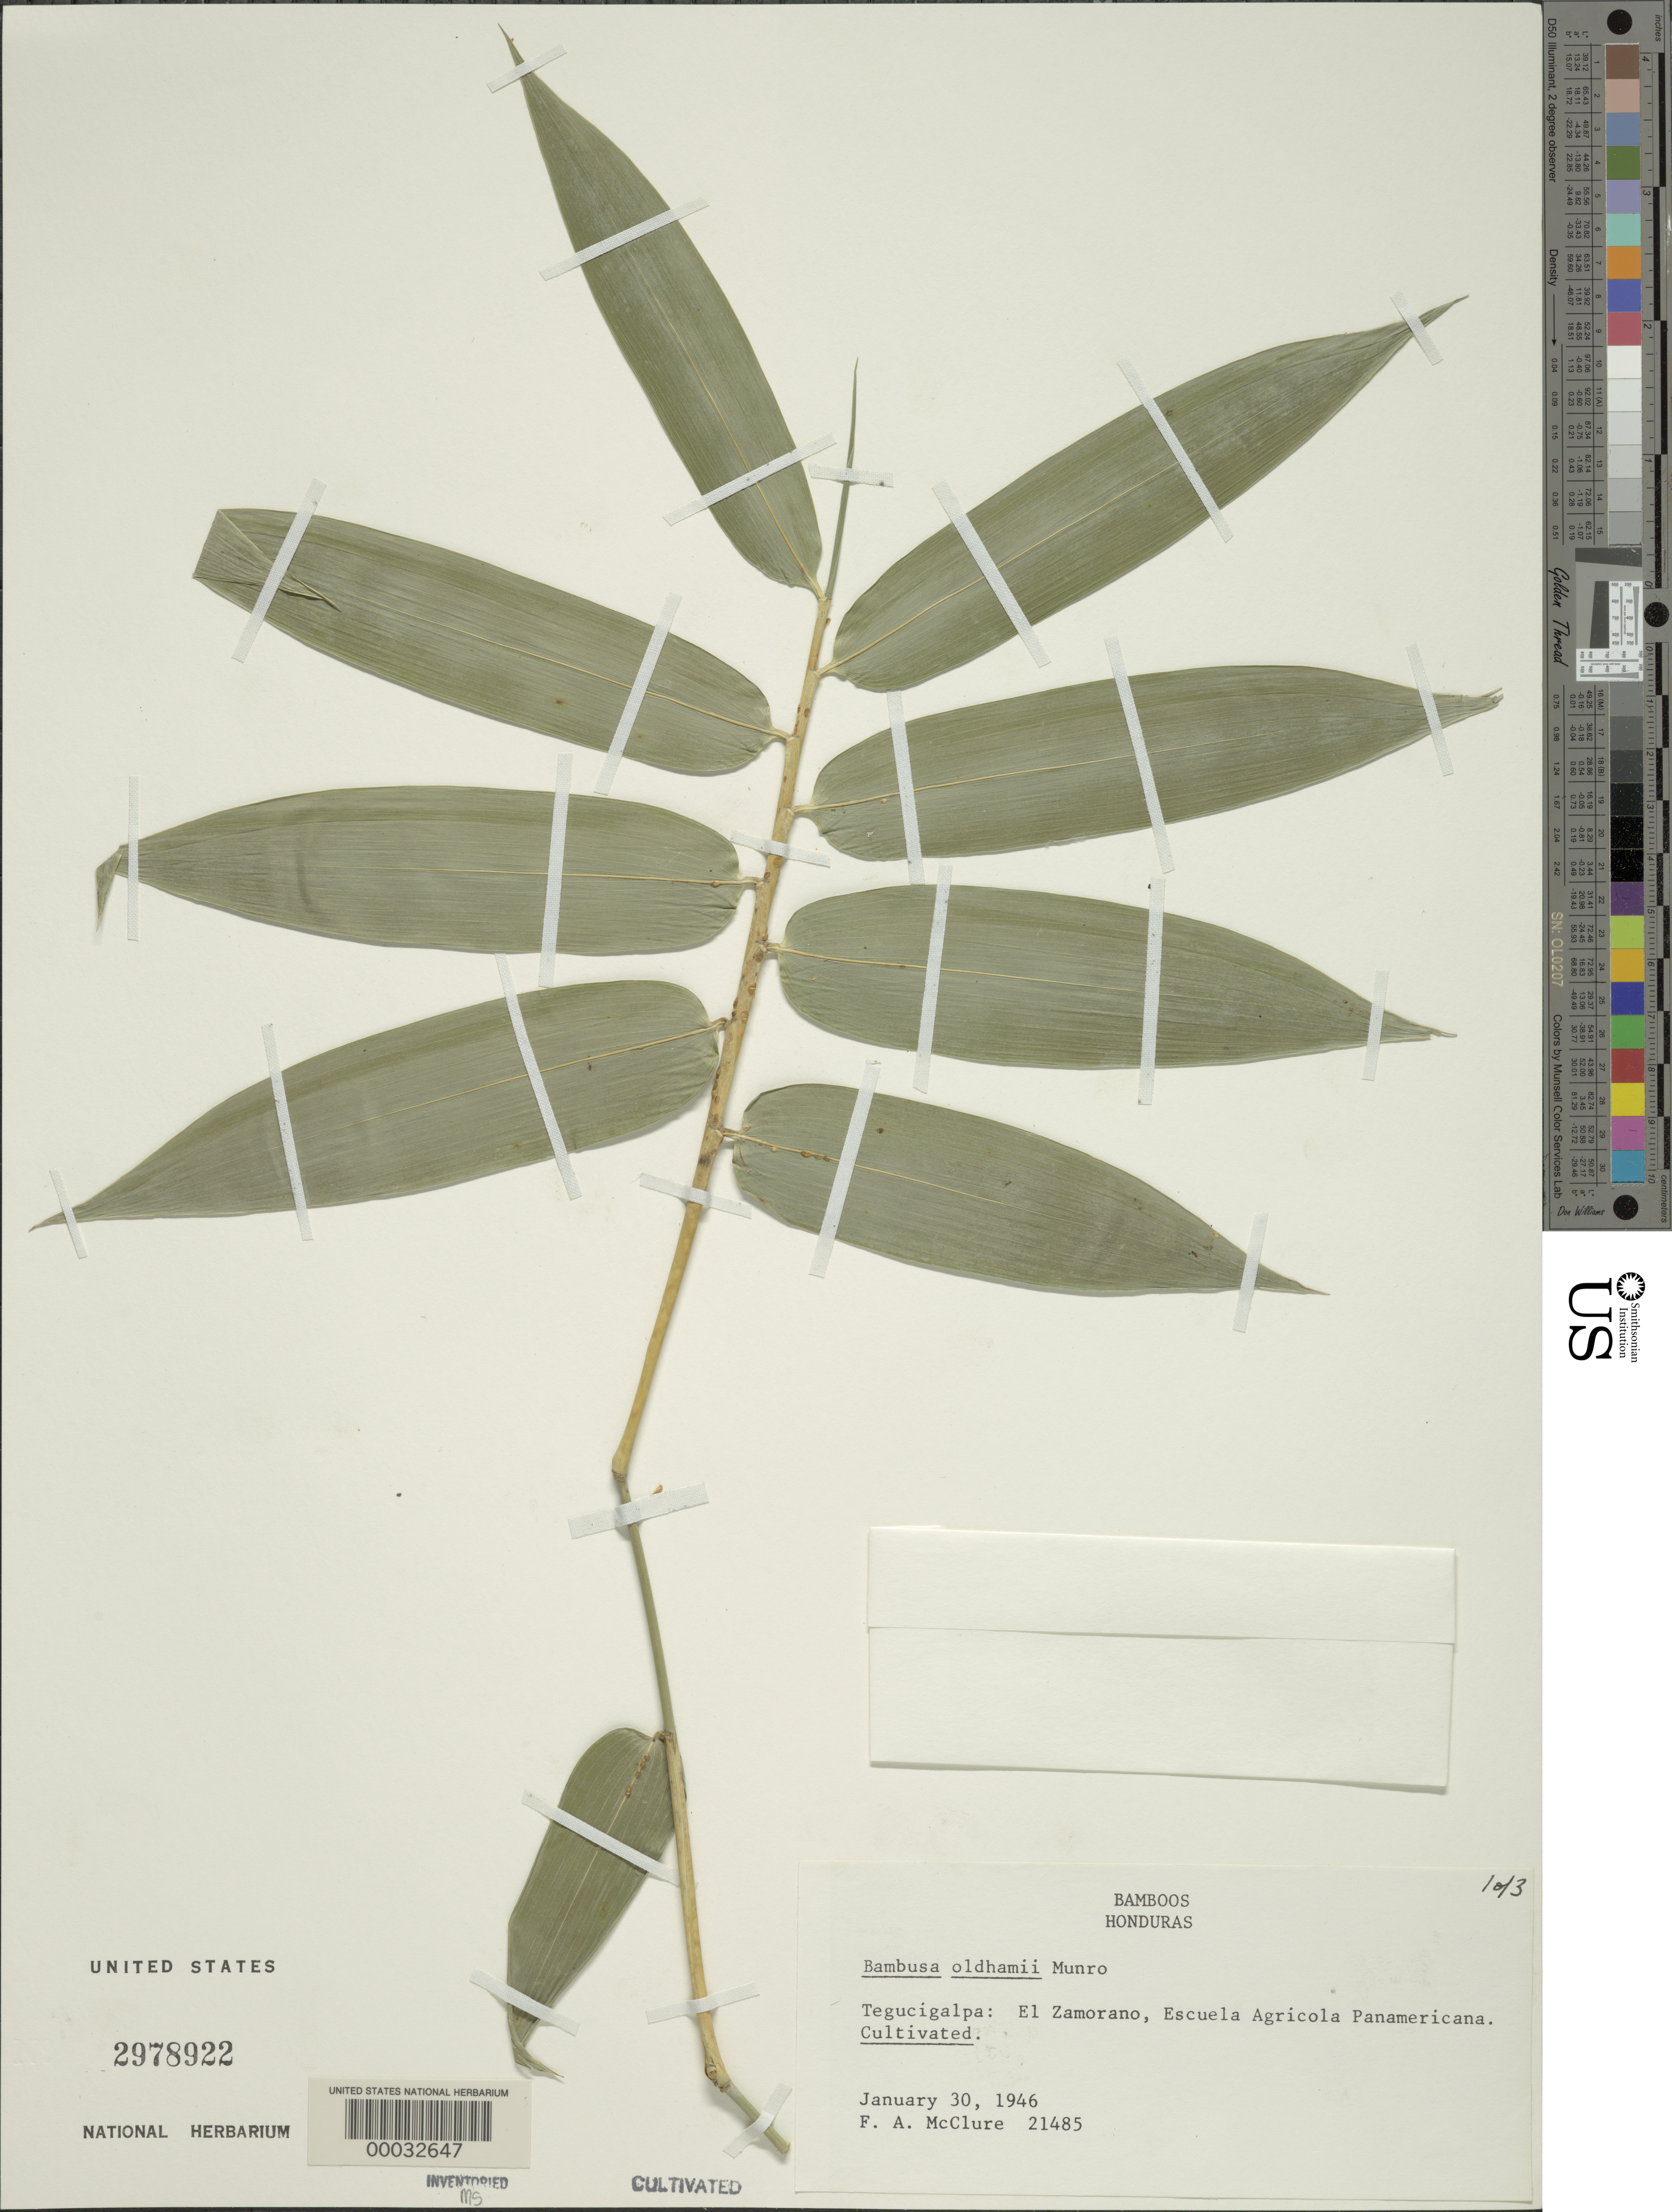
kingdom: Plantae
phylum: Tracheophyta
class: Liliopsida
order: Poales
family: Poaceae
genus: Bambusa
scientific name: Bambusa oldhamii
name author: Munro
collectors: F. A. McClure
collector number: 21485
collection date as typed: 30 Jan 1946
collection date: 1946-01-30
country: Honduras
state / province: Fco. Morazán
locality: El Zamorano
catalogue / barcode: US 2978922